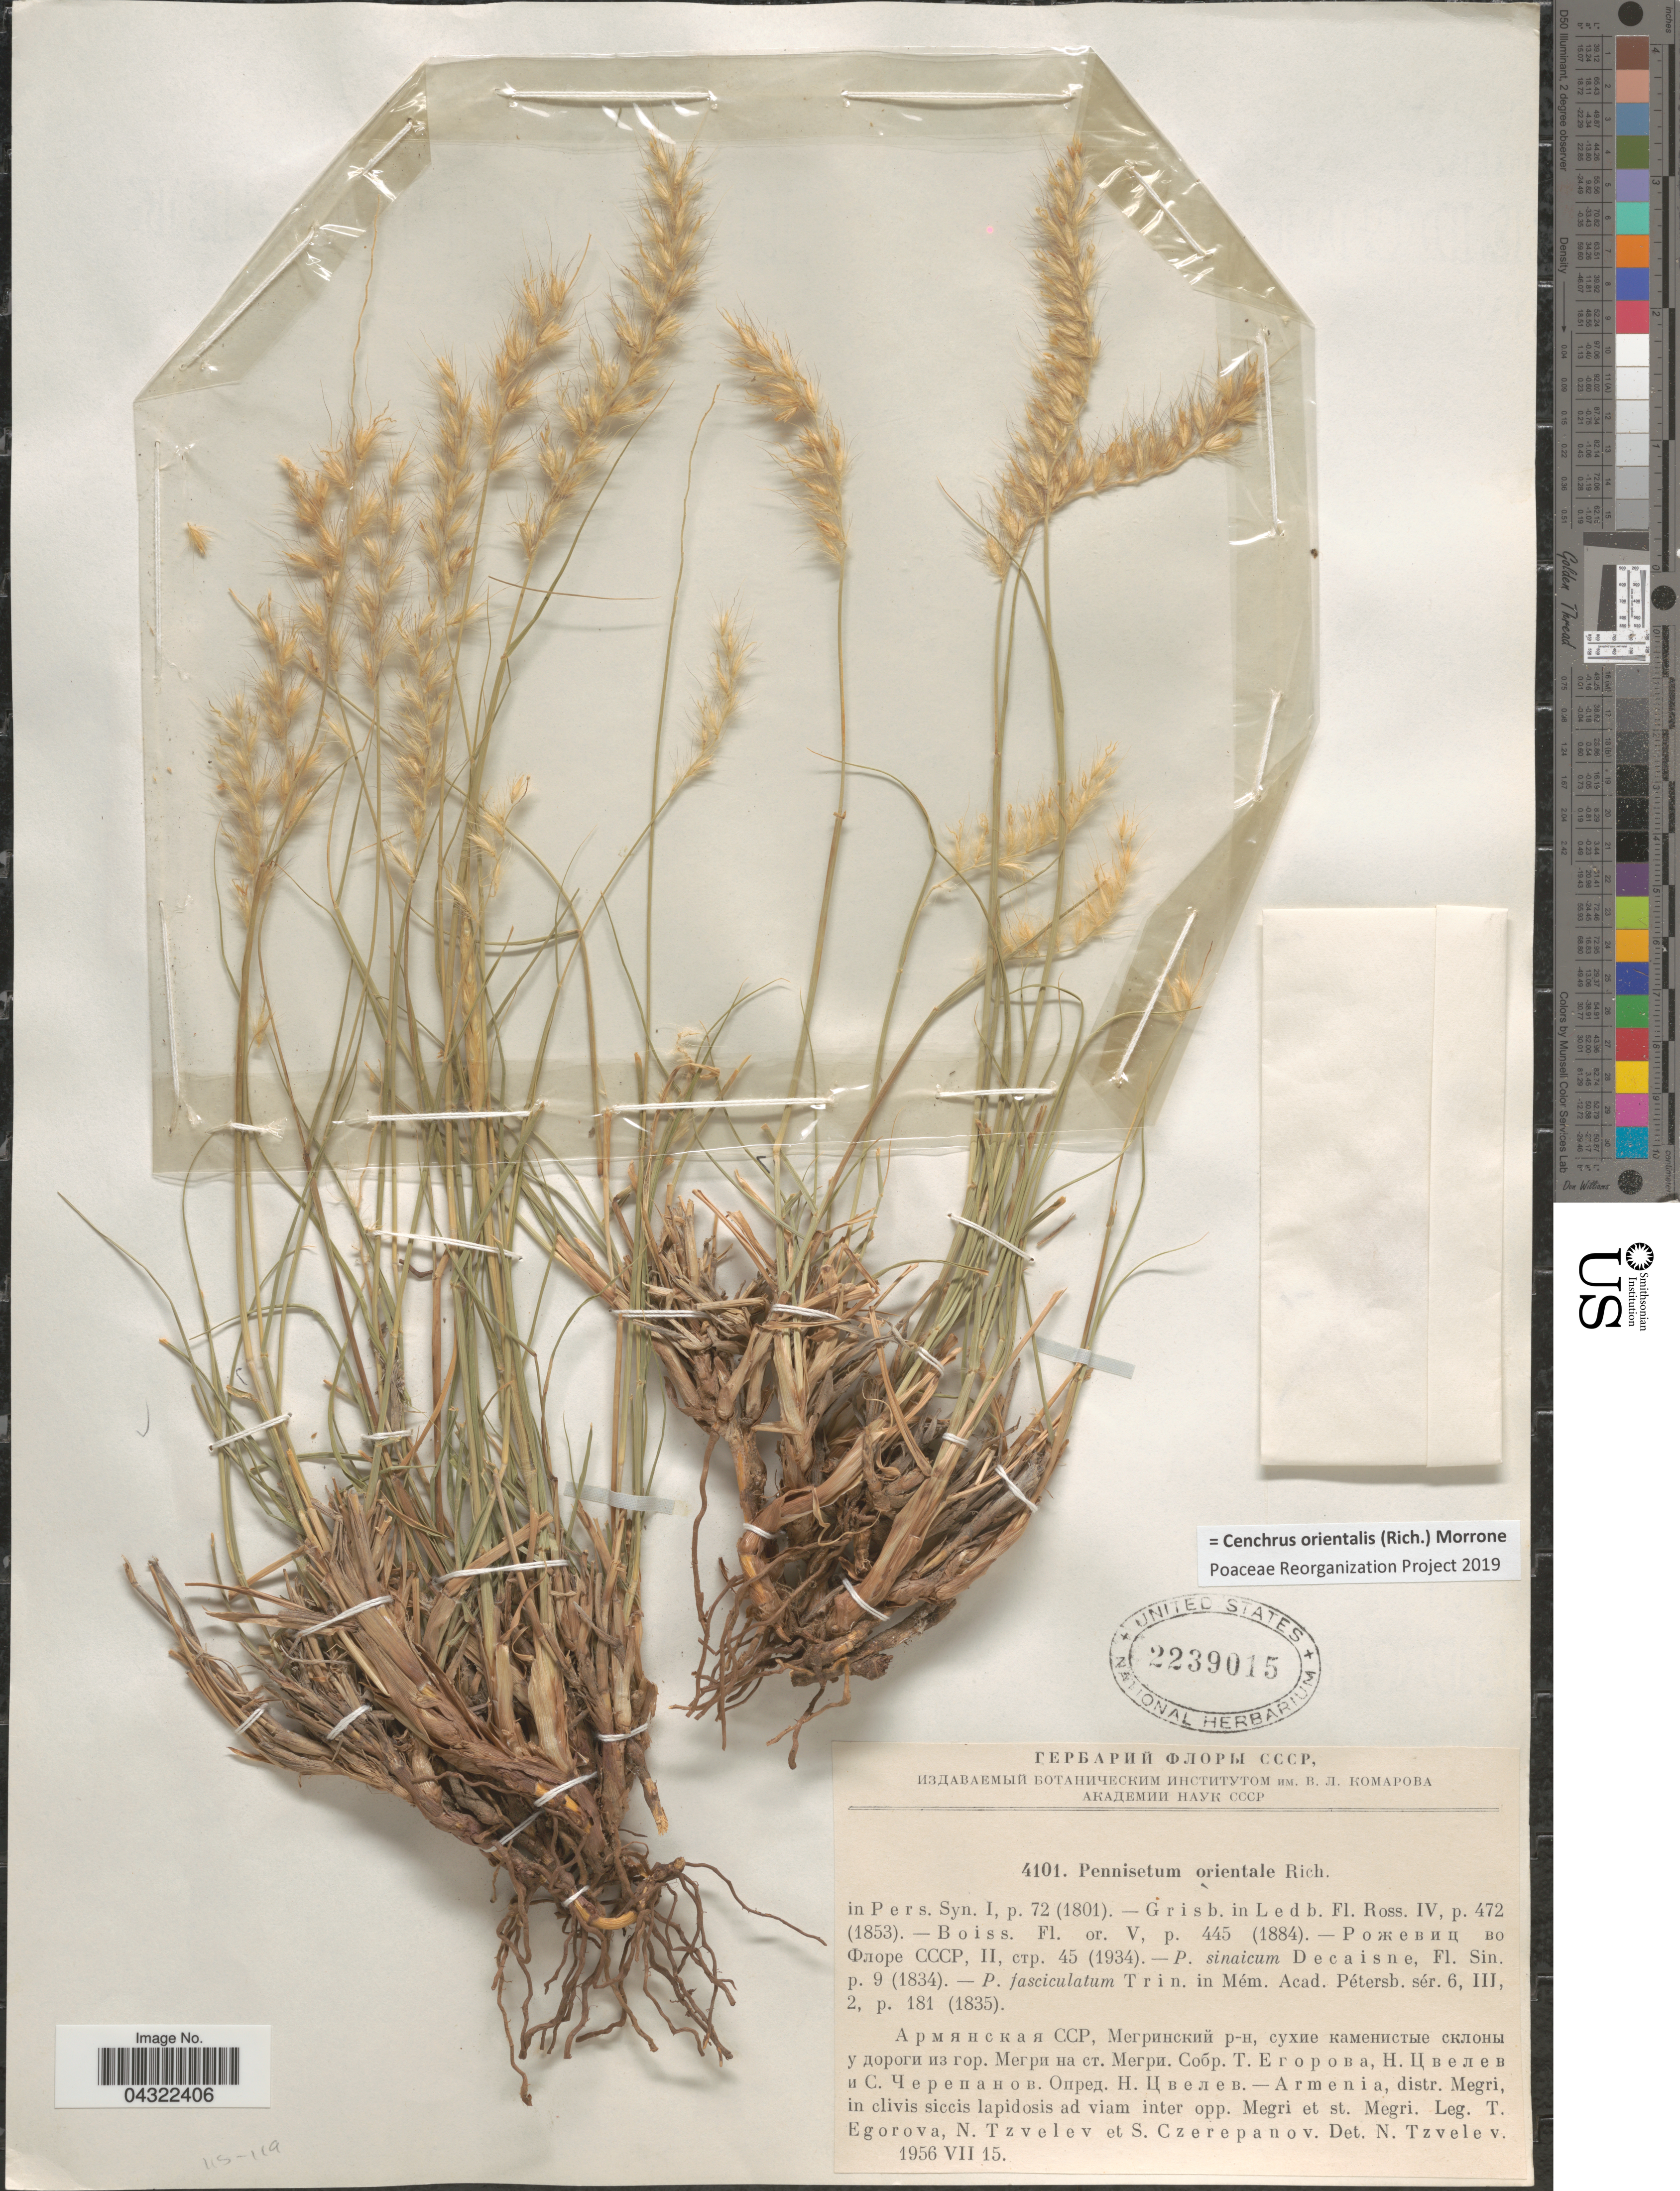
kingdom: Plantae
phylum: Tracheophyta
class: Liliopsida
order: Poales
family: Poaceae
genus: Cenchrus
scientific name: Cenchrus orientalis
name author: (Rich.) Morrone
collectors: T. V. Egorova, N. N. Tzvelev & S. Czerepanov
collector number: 4101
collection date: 1956-07-15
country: Armenia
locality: Distr. Megri, in clivis siccis lapidosis ad viam inter opp. Megri et st. Megri.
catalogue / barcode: US 2239015